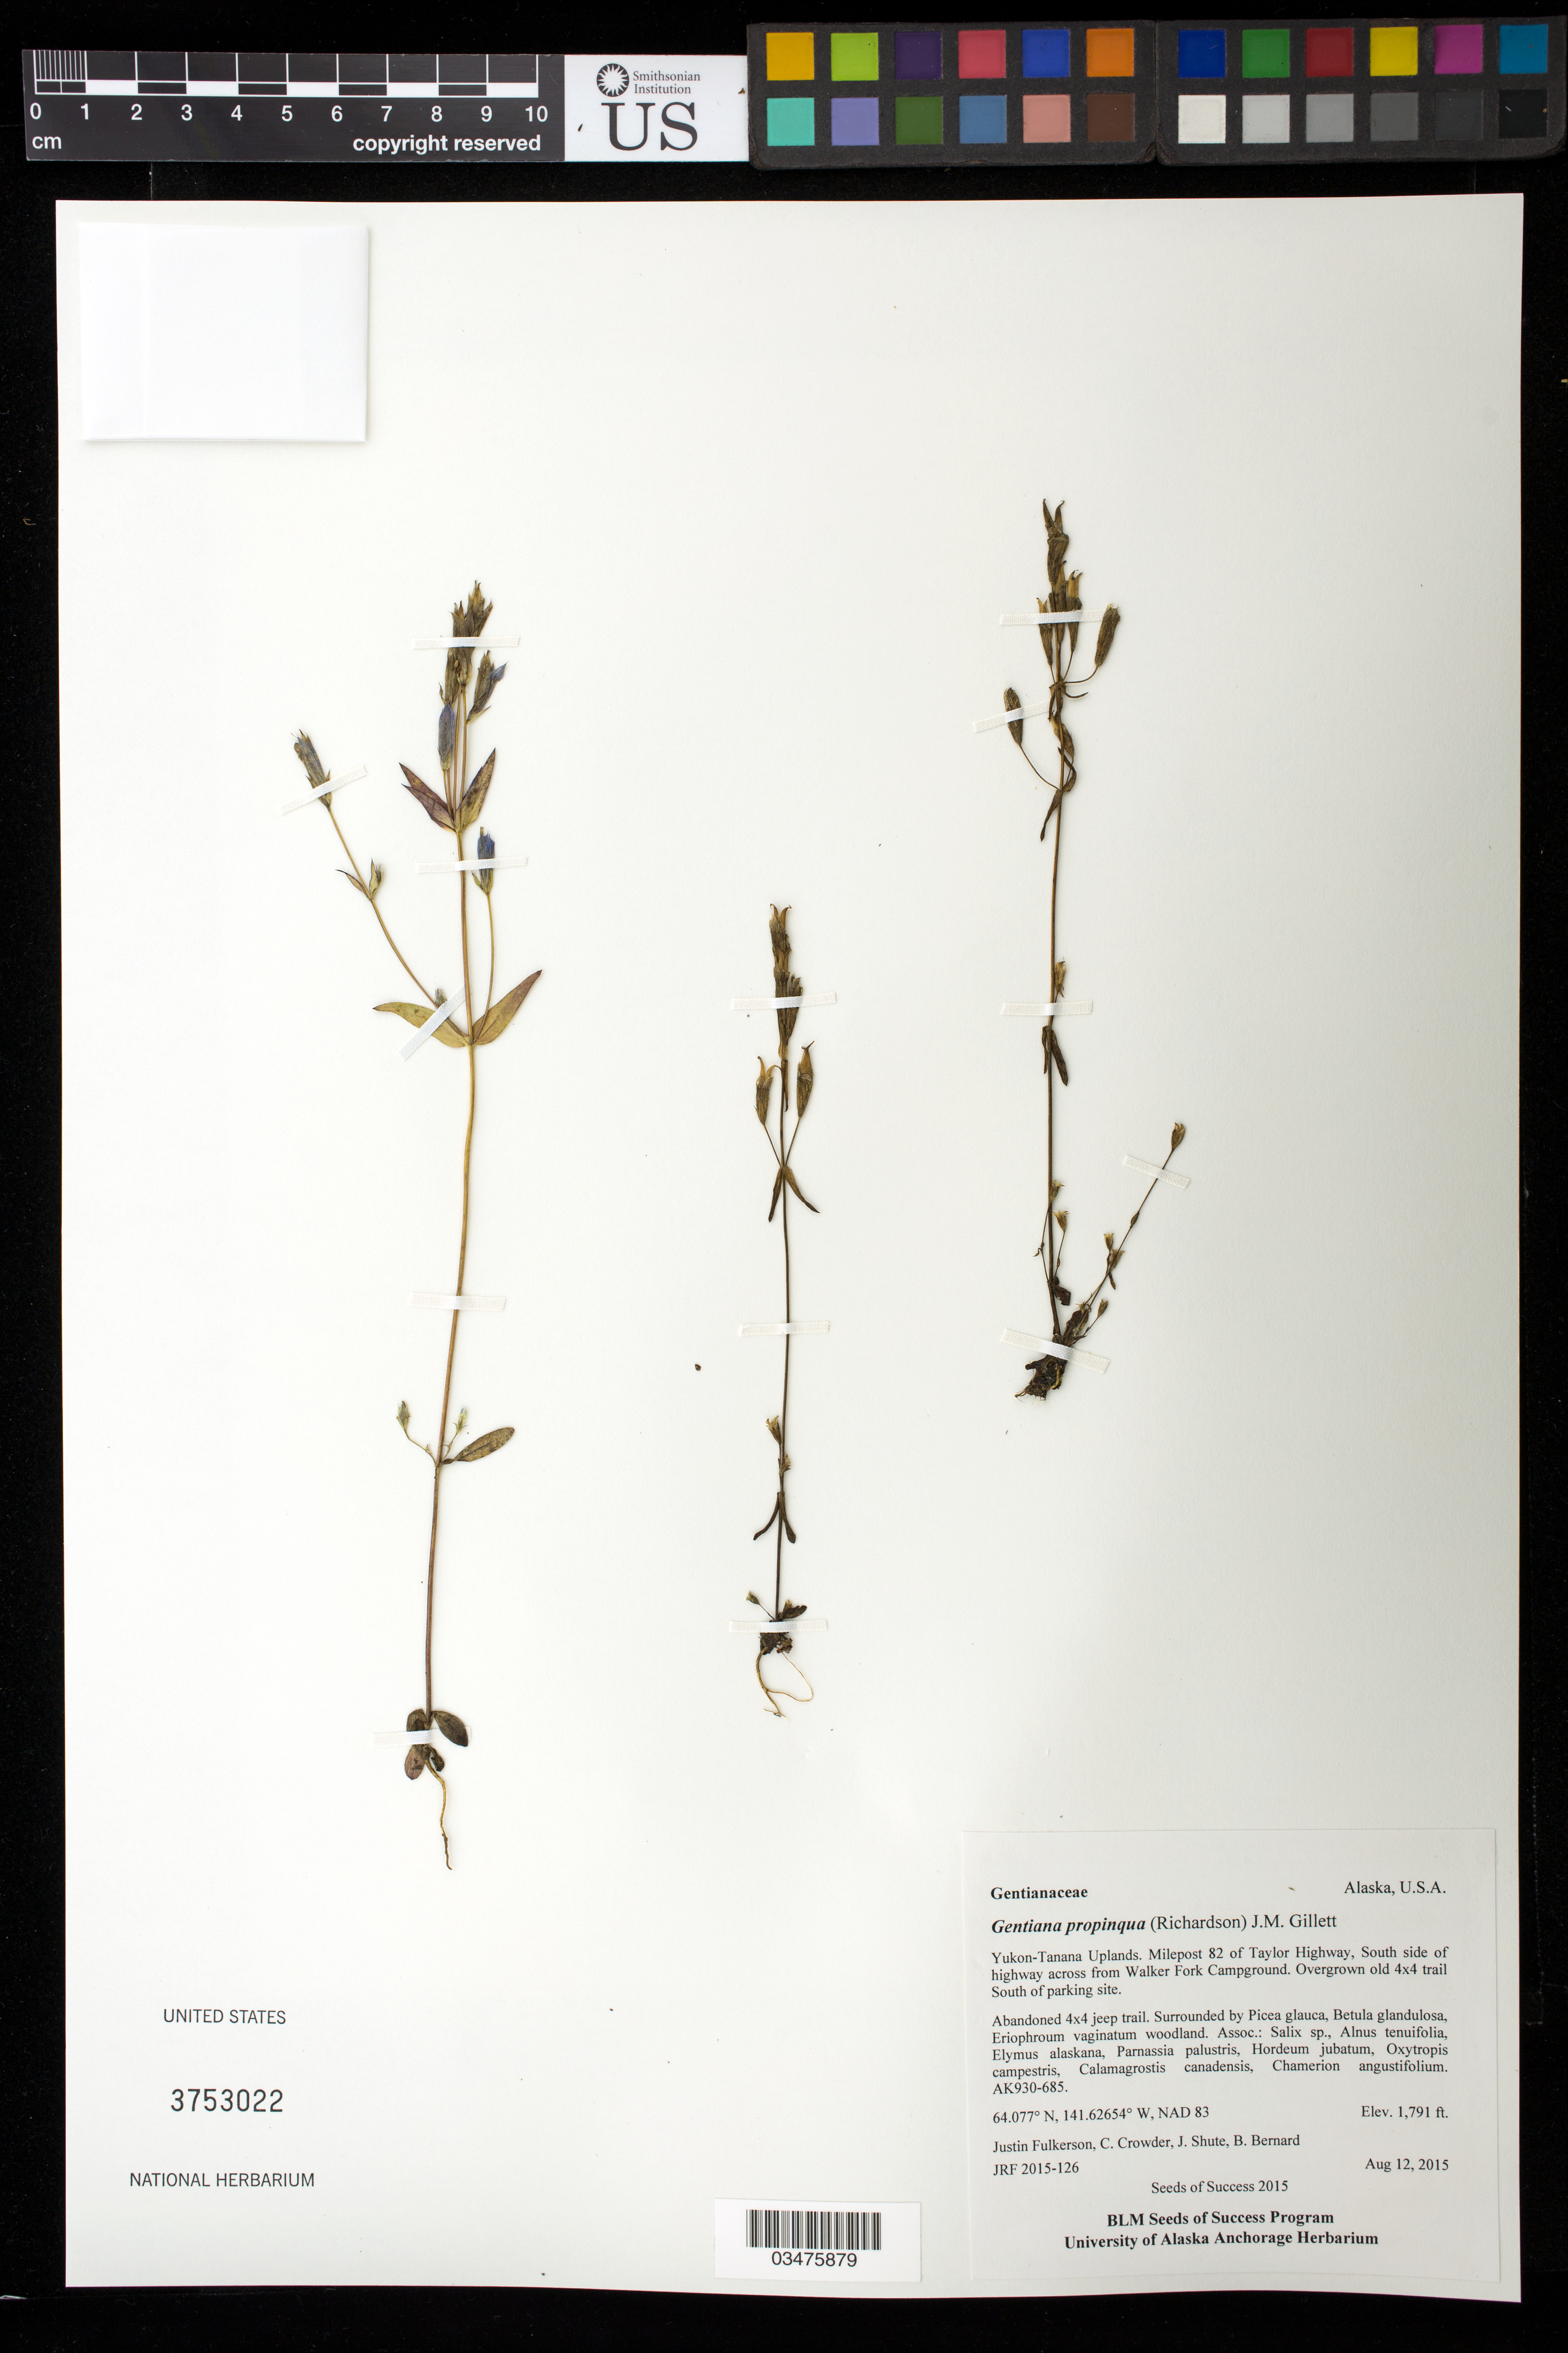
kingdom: Plantae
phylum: Tracheophyta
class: Magnoliopsida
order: Gentianales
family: Gentianaceae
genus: Gentiana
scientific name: Gentiana propinqua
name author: Richards.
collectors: J. Fulkerson, C. Crowder, J. Shute & B. Bernard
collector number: AK930-685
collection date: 2015-08-12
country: United States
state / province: Alaska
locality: Yukon-Tanana Uplands. Milepost 82 of Taylor Hwy, south side of Hwy across from Walker Fork Campground.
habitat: Abandoned 4X4 jeep trail surrounded by Picea glauca-Betula glandulosa-Eriophorum vaginatum woodland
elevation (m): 546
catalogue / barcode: US 3753022